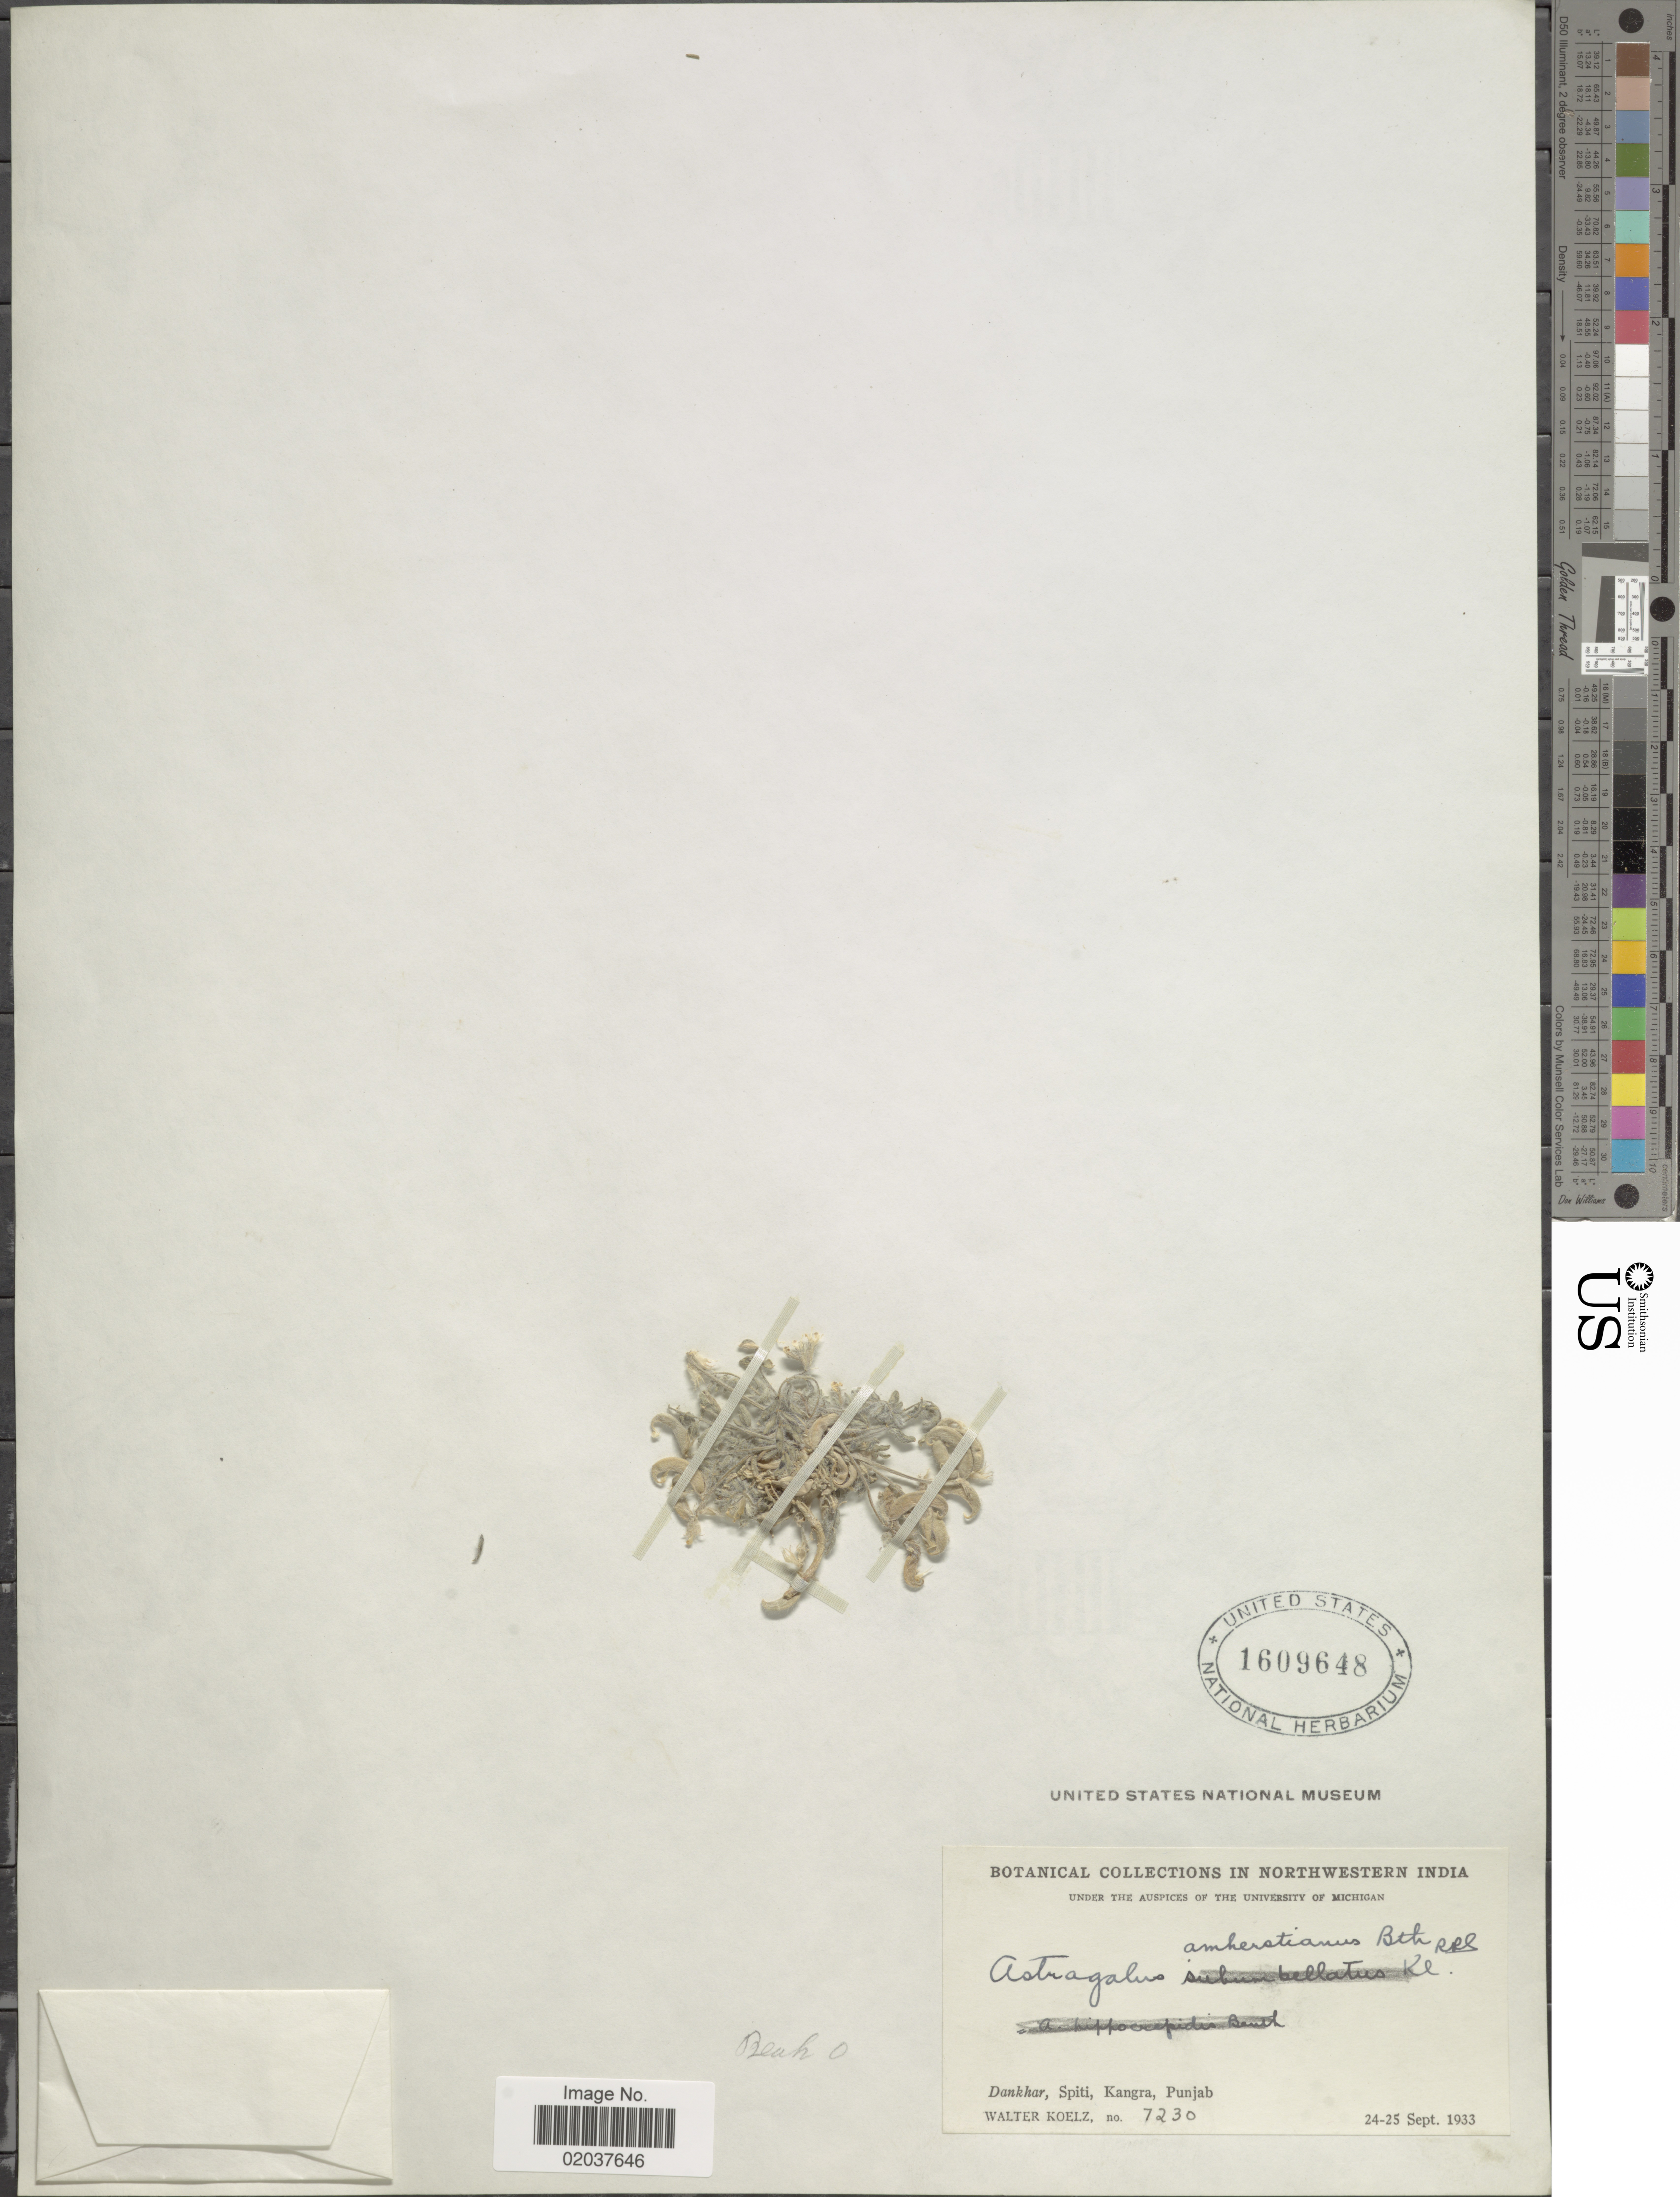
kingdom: Plantae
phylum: Tracheophyta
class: Magnoliopsida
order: Fabales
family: Fabaceae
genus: Astragalus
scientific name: Astragalus amherstianus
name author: Benth.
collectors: W. N. Koelz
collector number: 7230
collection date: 1933-09-24/1933-09-25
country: India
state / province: Punjab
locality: Northwestern India, Dankhar, Spiti, Kangra. Beah O [unsure placement]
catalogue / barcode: US 1609648